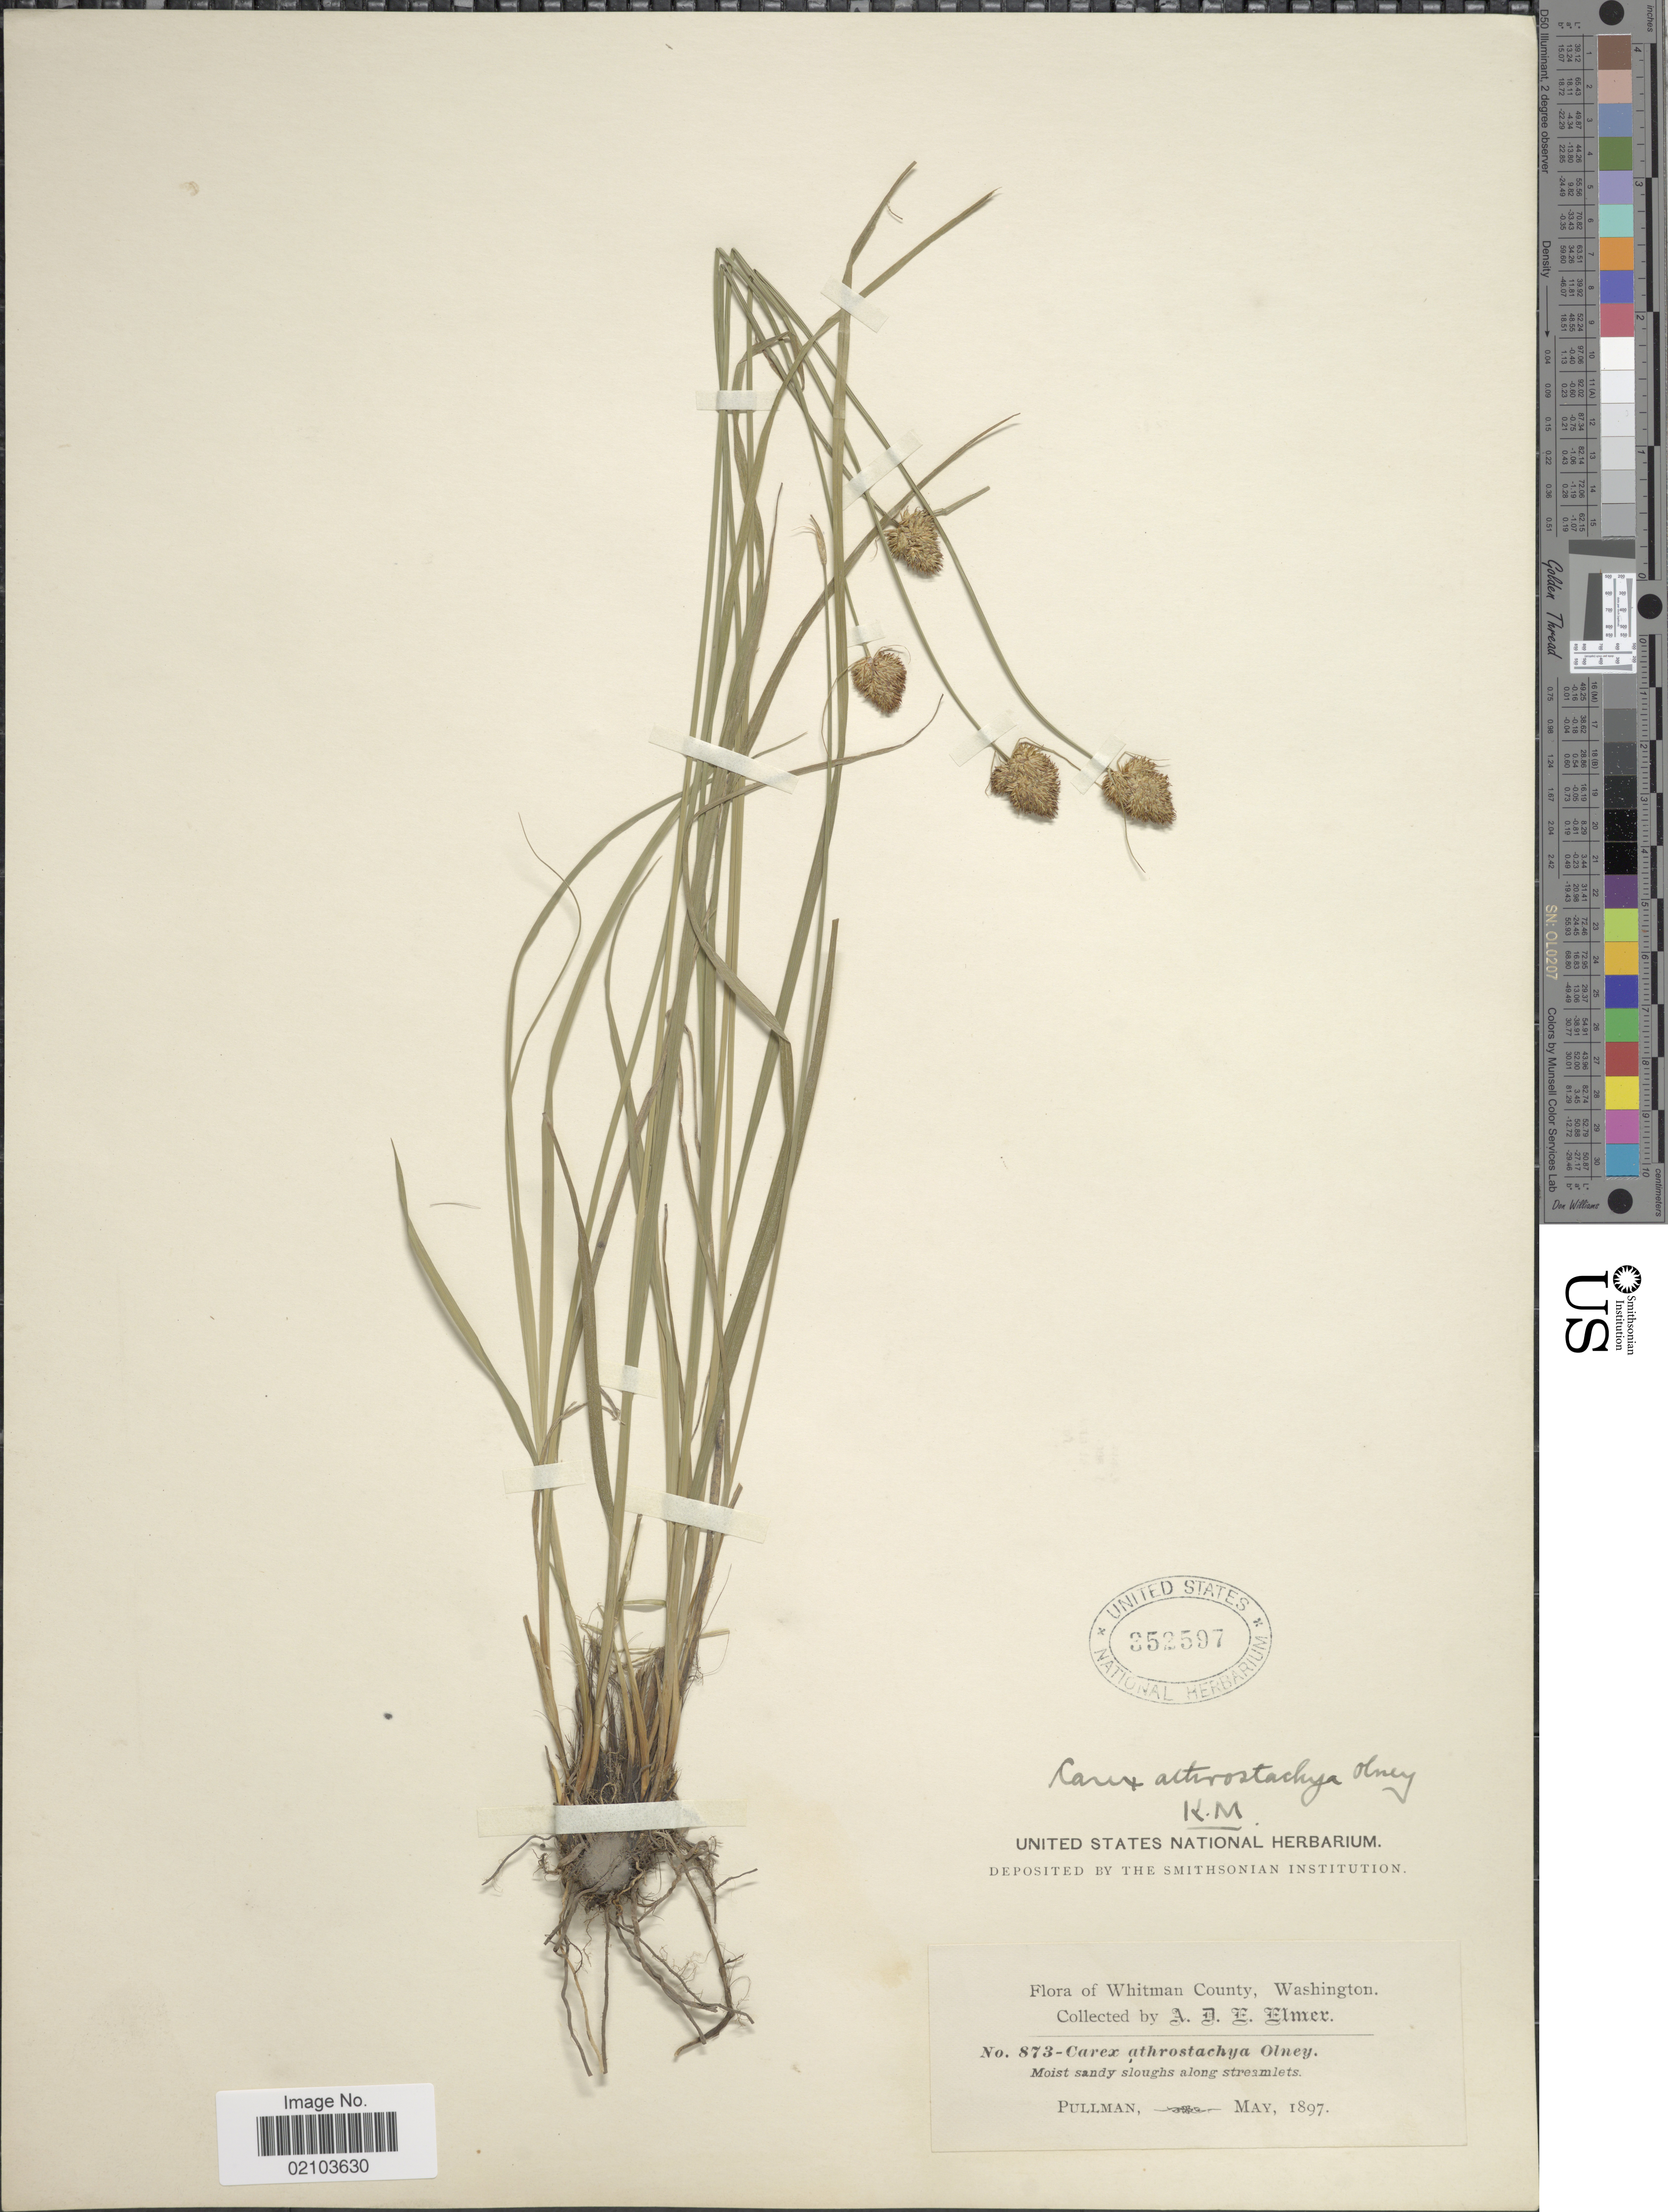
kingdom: Plantae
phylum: Tracheophyta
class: Liliopsida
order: Poales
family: Cyperaceae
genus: Carex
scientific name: Carex athrostachya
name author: Olney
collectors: A. D. E. Elmer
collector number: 873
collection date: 1897-05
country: United States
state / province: Washington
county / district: Whitman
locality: Whitman County. Pullman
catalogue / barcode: US 352597